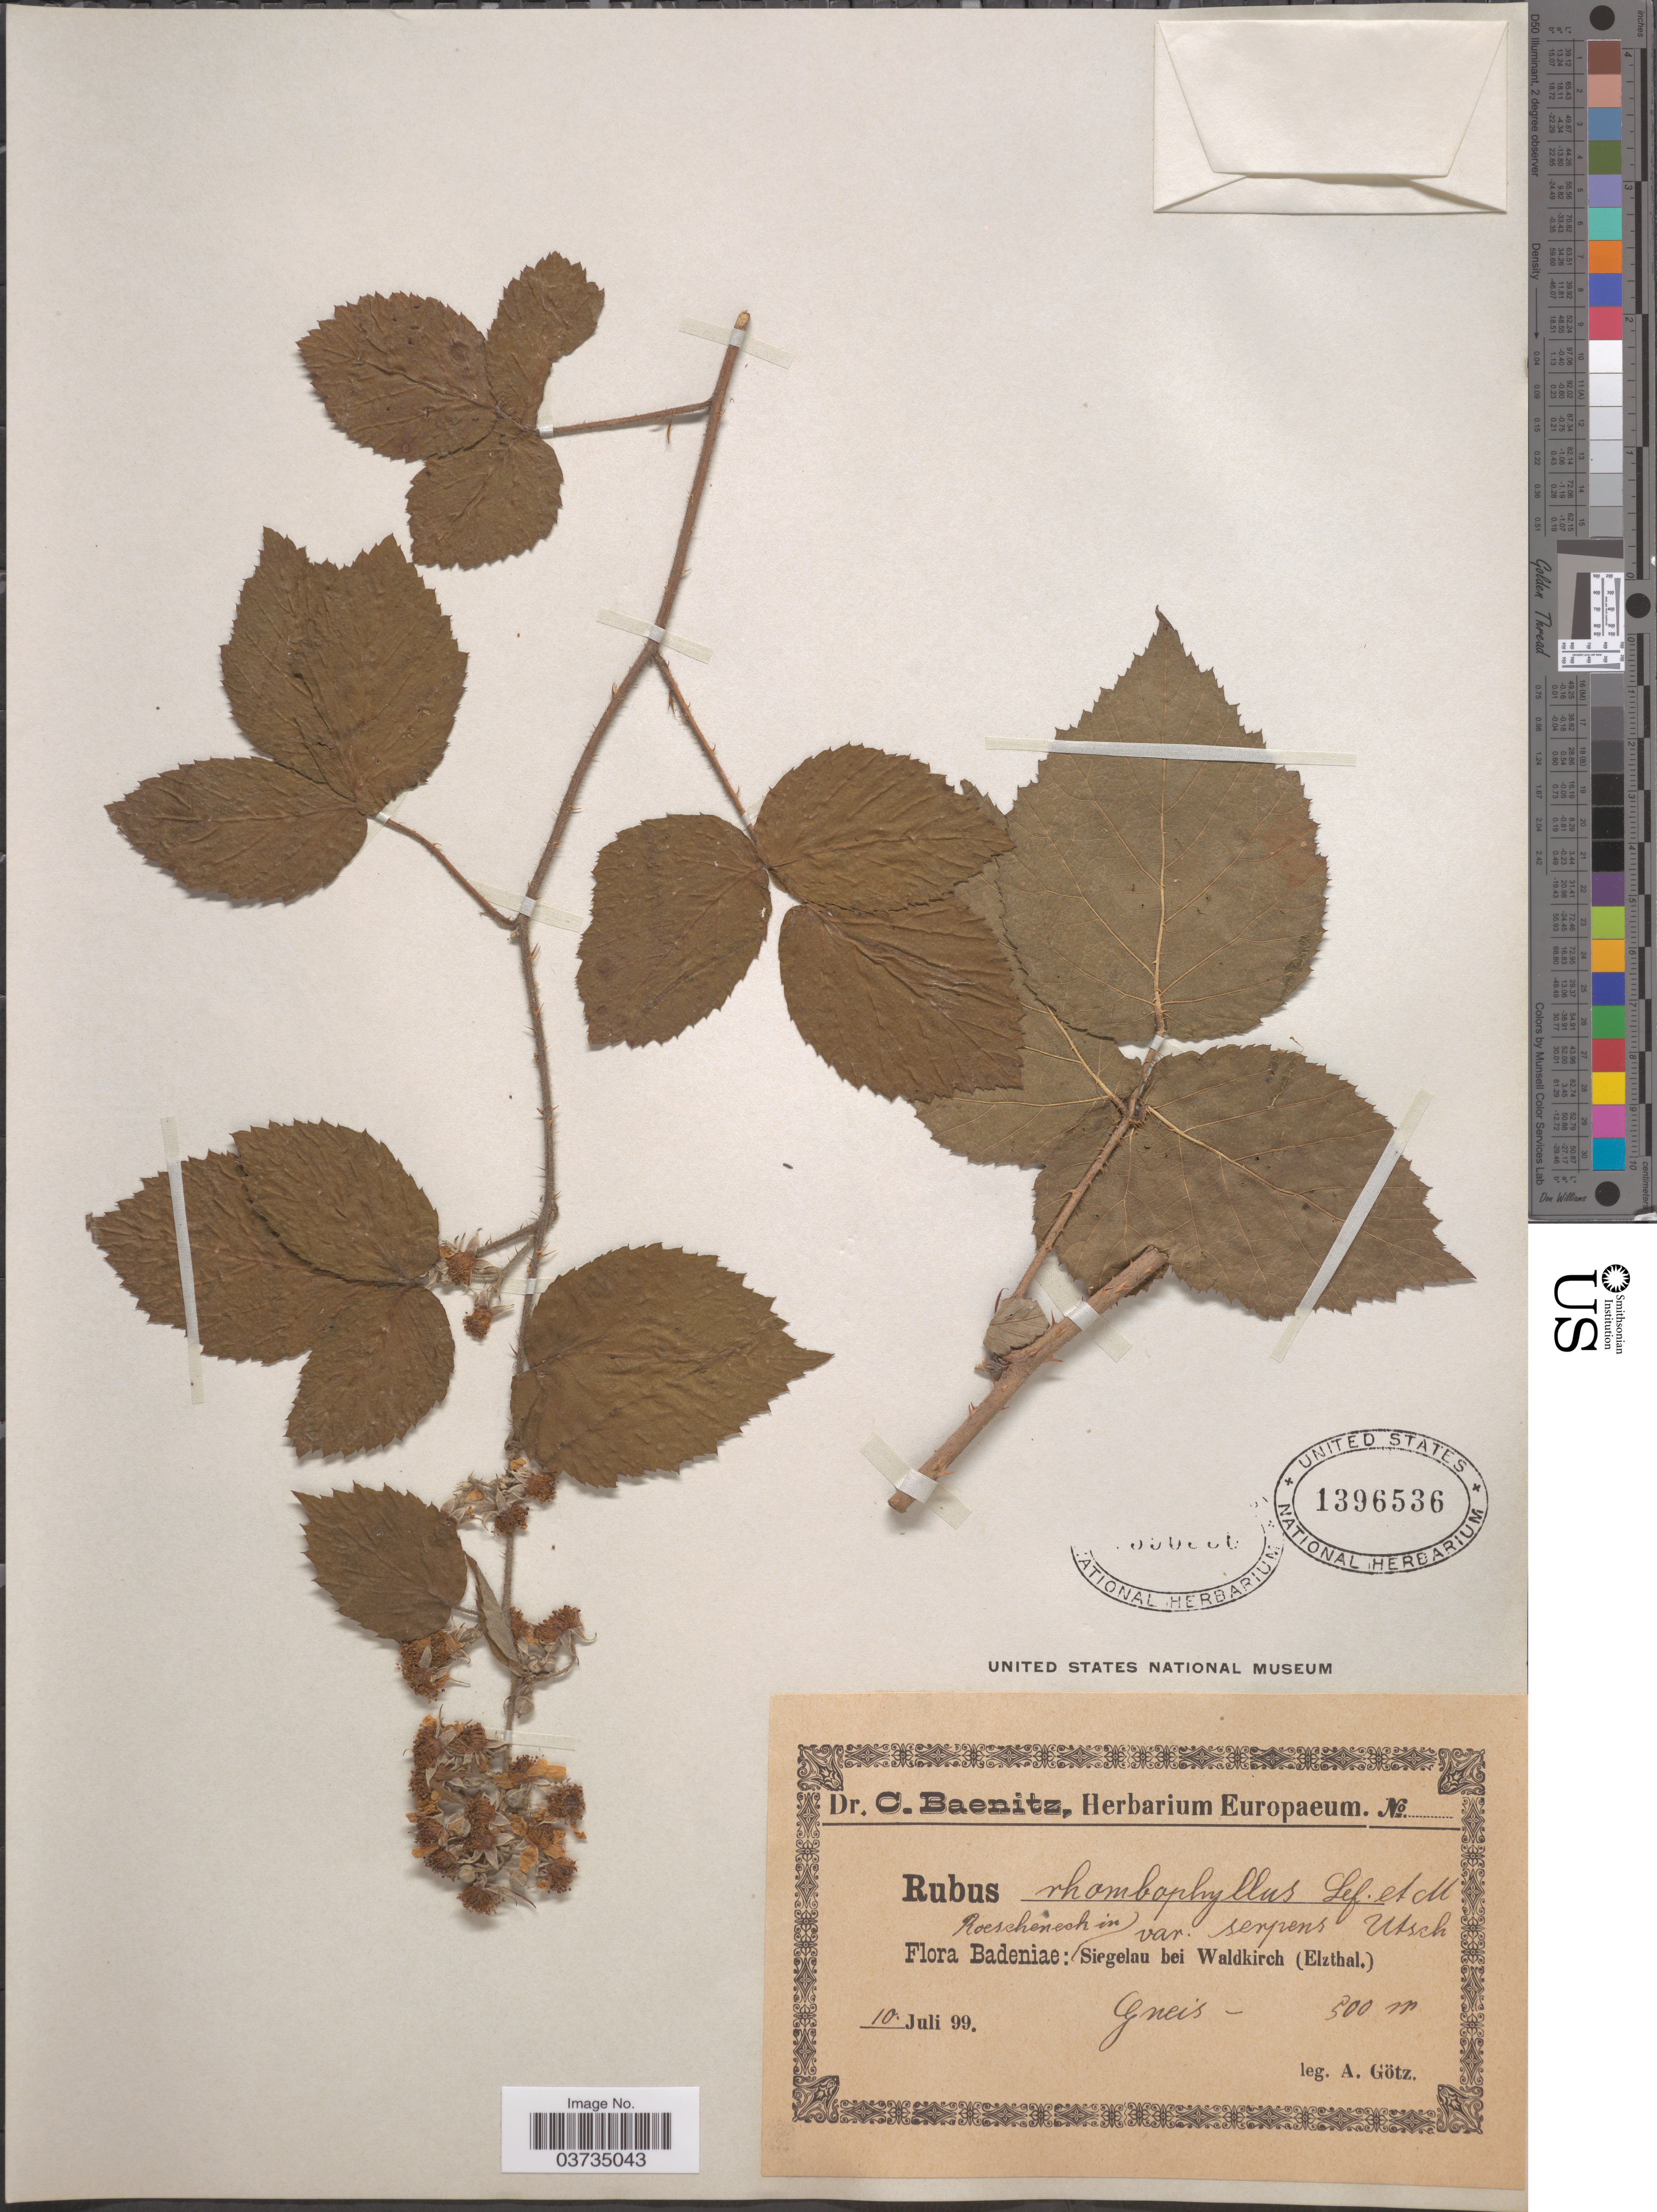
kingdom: Plantae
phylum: Tracheophyta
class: Magnoliopsida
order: Rosales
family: Rosaceae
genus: Rubus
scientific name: Rubus rhombophyllus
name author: P.J. Müll. & Lefèvre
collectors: A. Götz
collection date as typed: Transcribed d/m/y: 10/7/99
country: Germany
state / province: Baden-Württemberg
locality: Badeniae: Roescheneck in Siegelau bei Waldkirch (Elzthal).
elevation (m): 500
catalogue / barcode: US 1396536